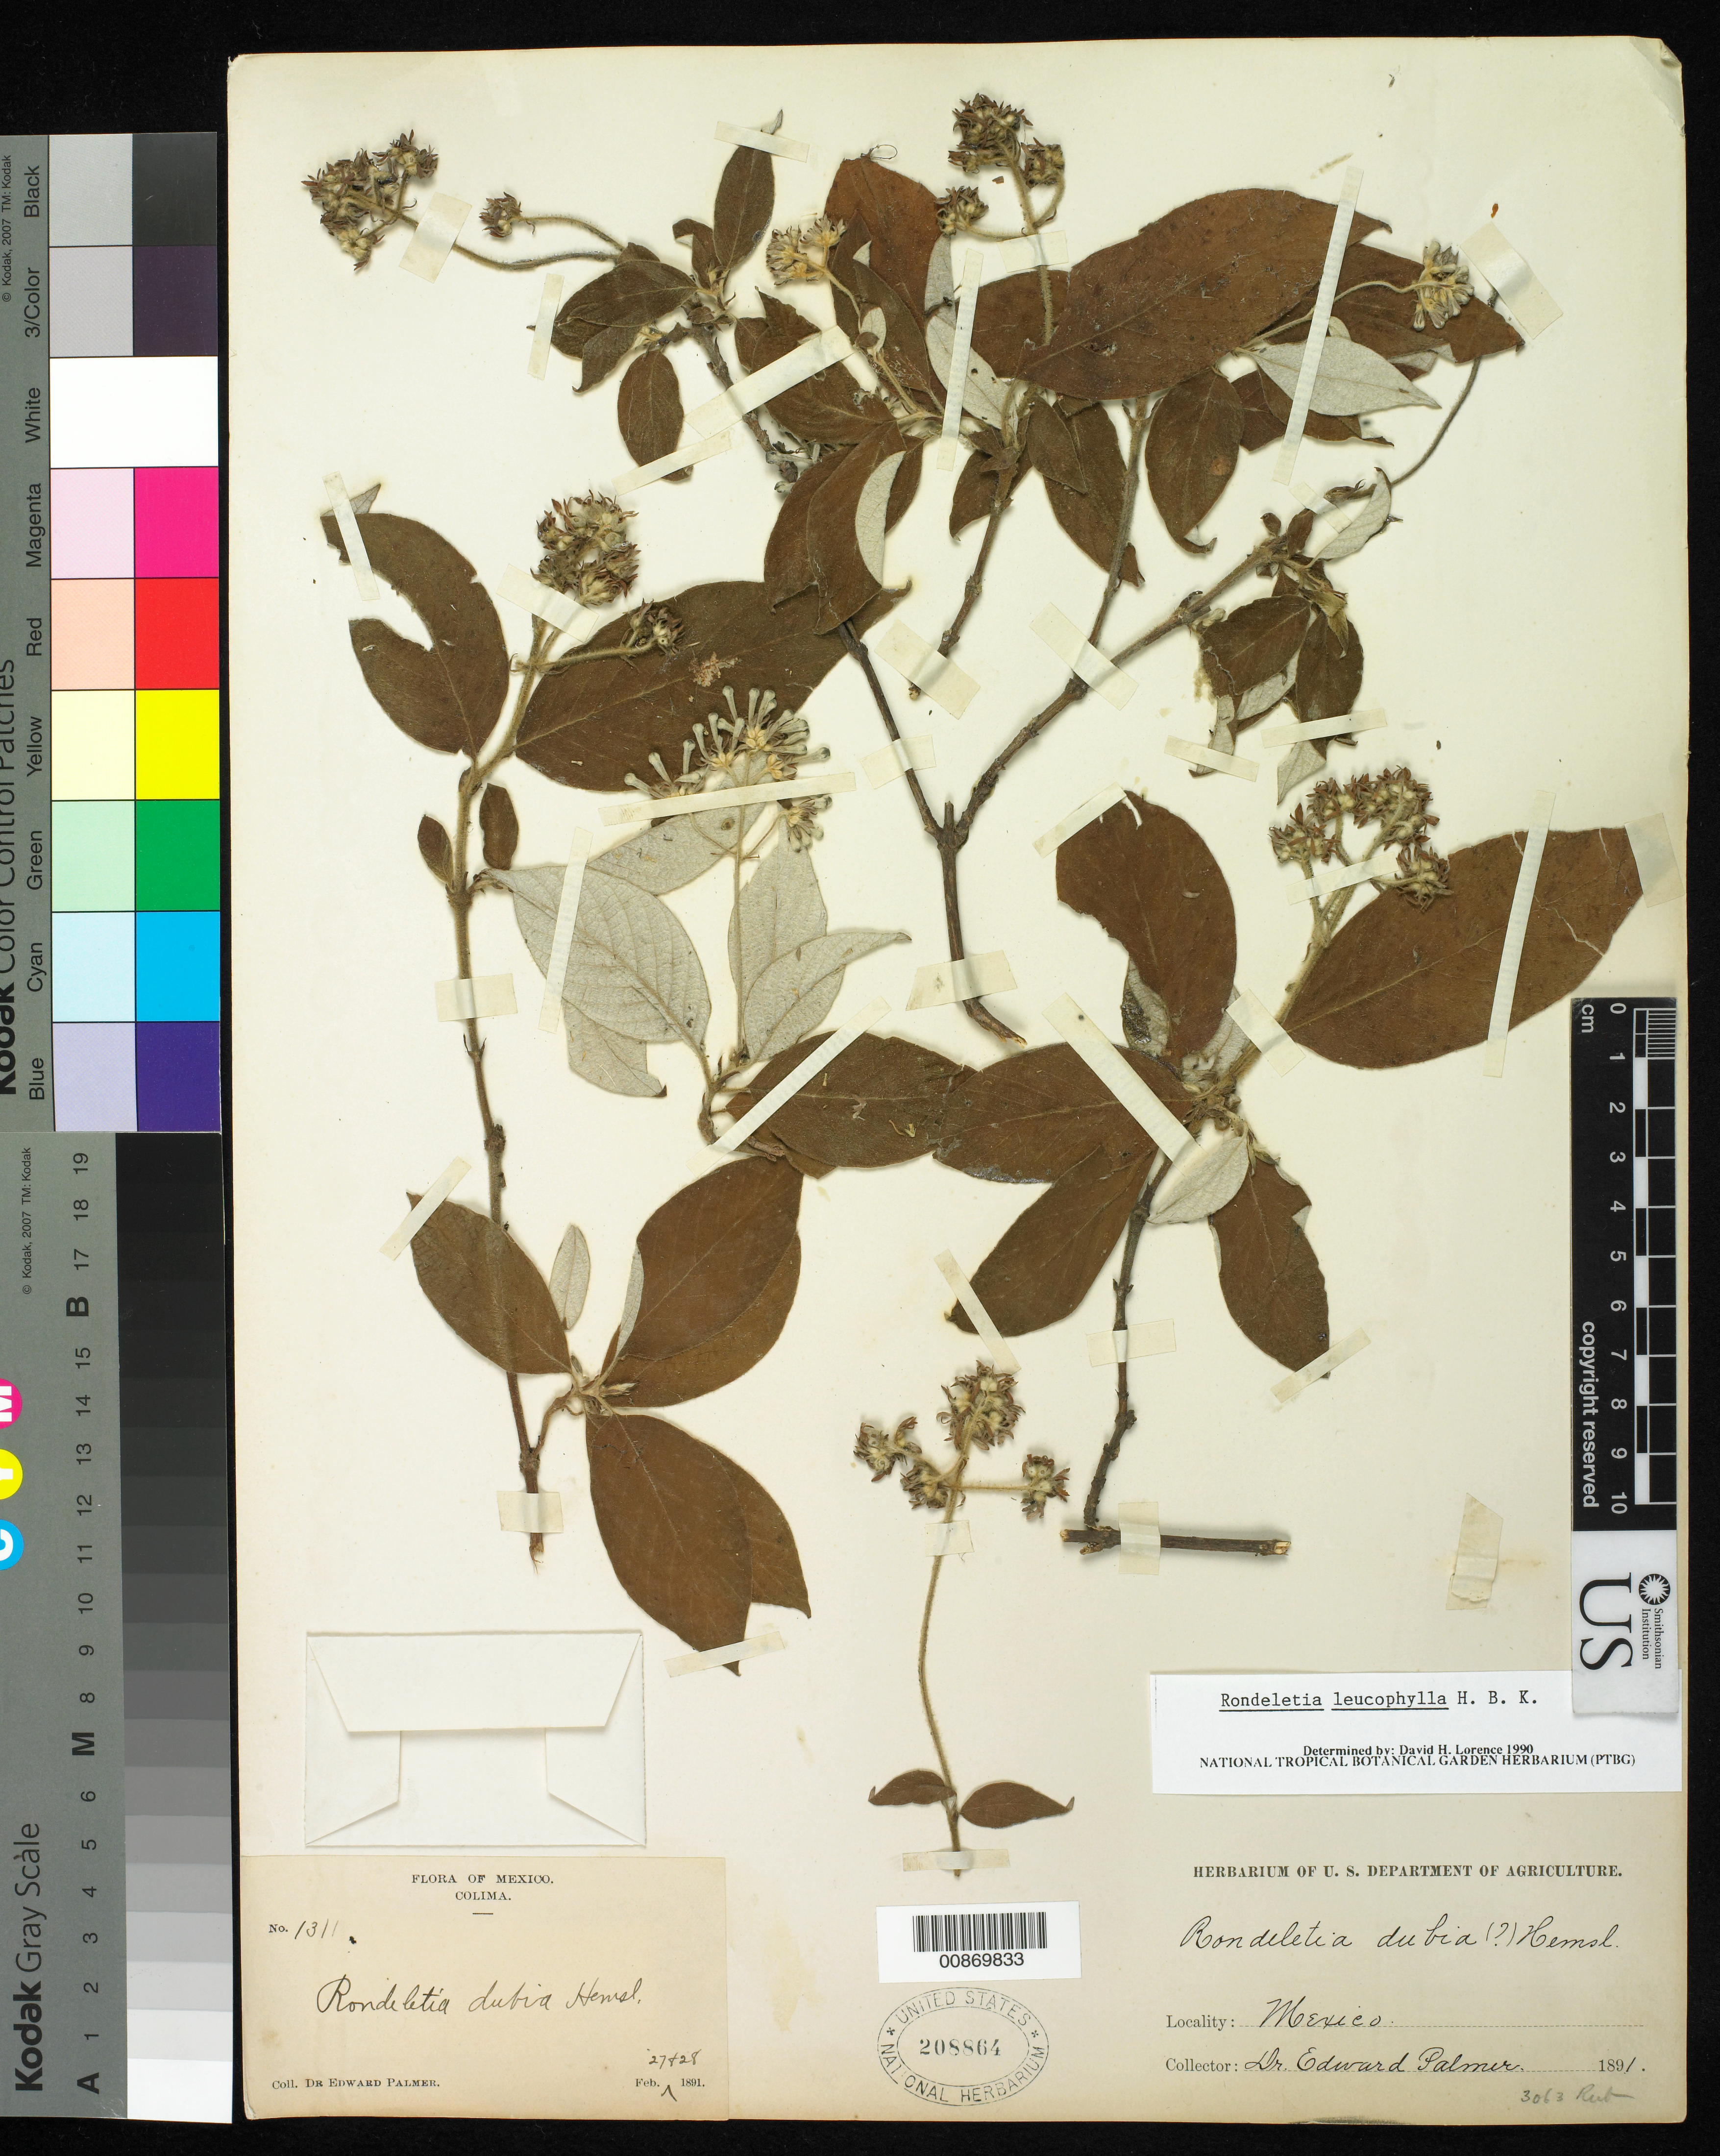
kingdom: Plantae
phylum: Tracheophyta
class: Magnoliopsida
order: Gentianales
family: Rubiaceae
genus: Rondeletia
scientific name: Rondeletia leucophylla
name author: Kunth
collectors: E. Palmer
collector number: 1311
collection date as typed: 27 Feb 1891 to 28 Feb 1891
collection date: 1891-02-27/1891-02-28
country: Mexico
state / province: Colima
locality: Colima.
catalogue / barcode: US 208864